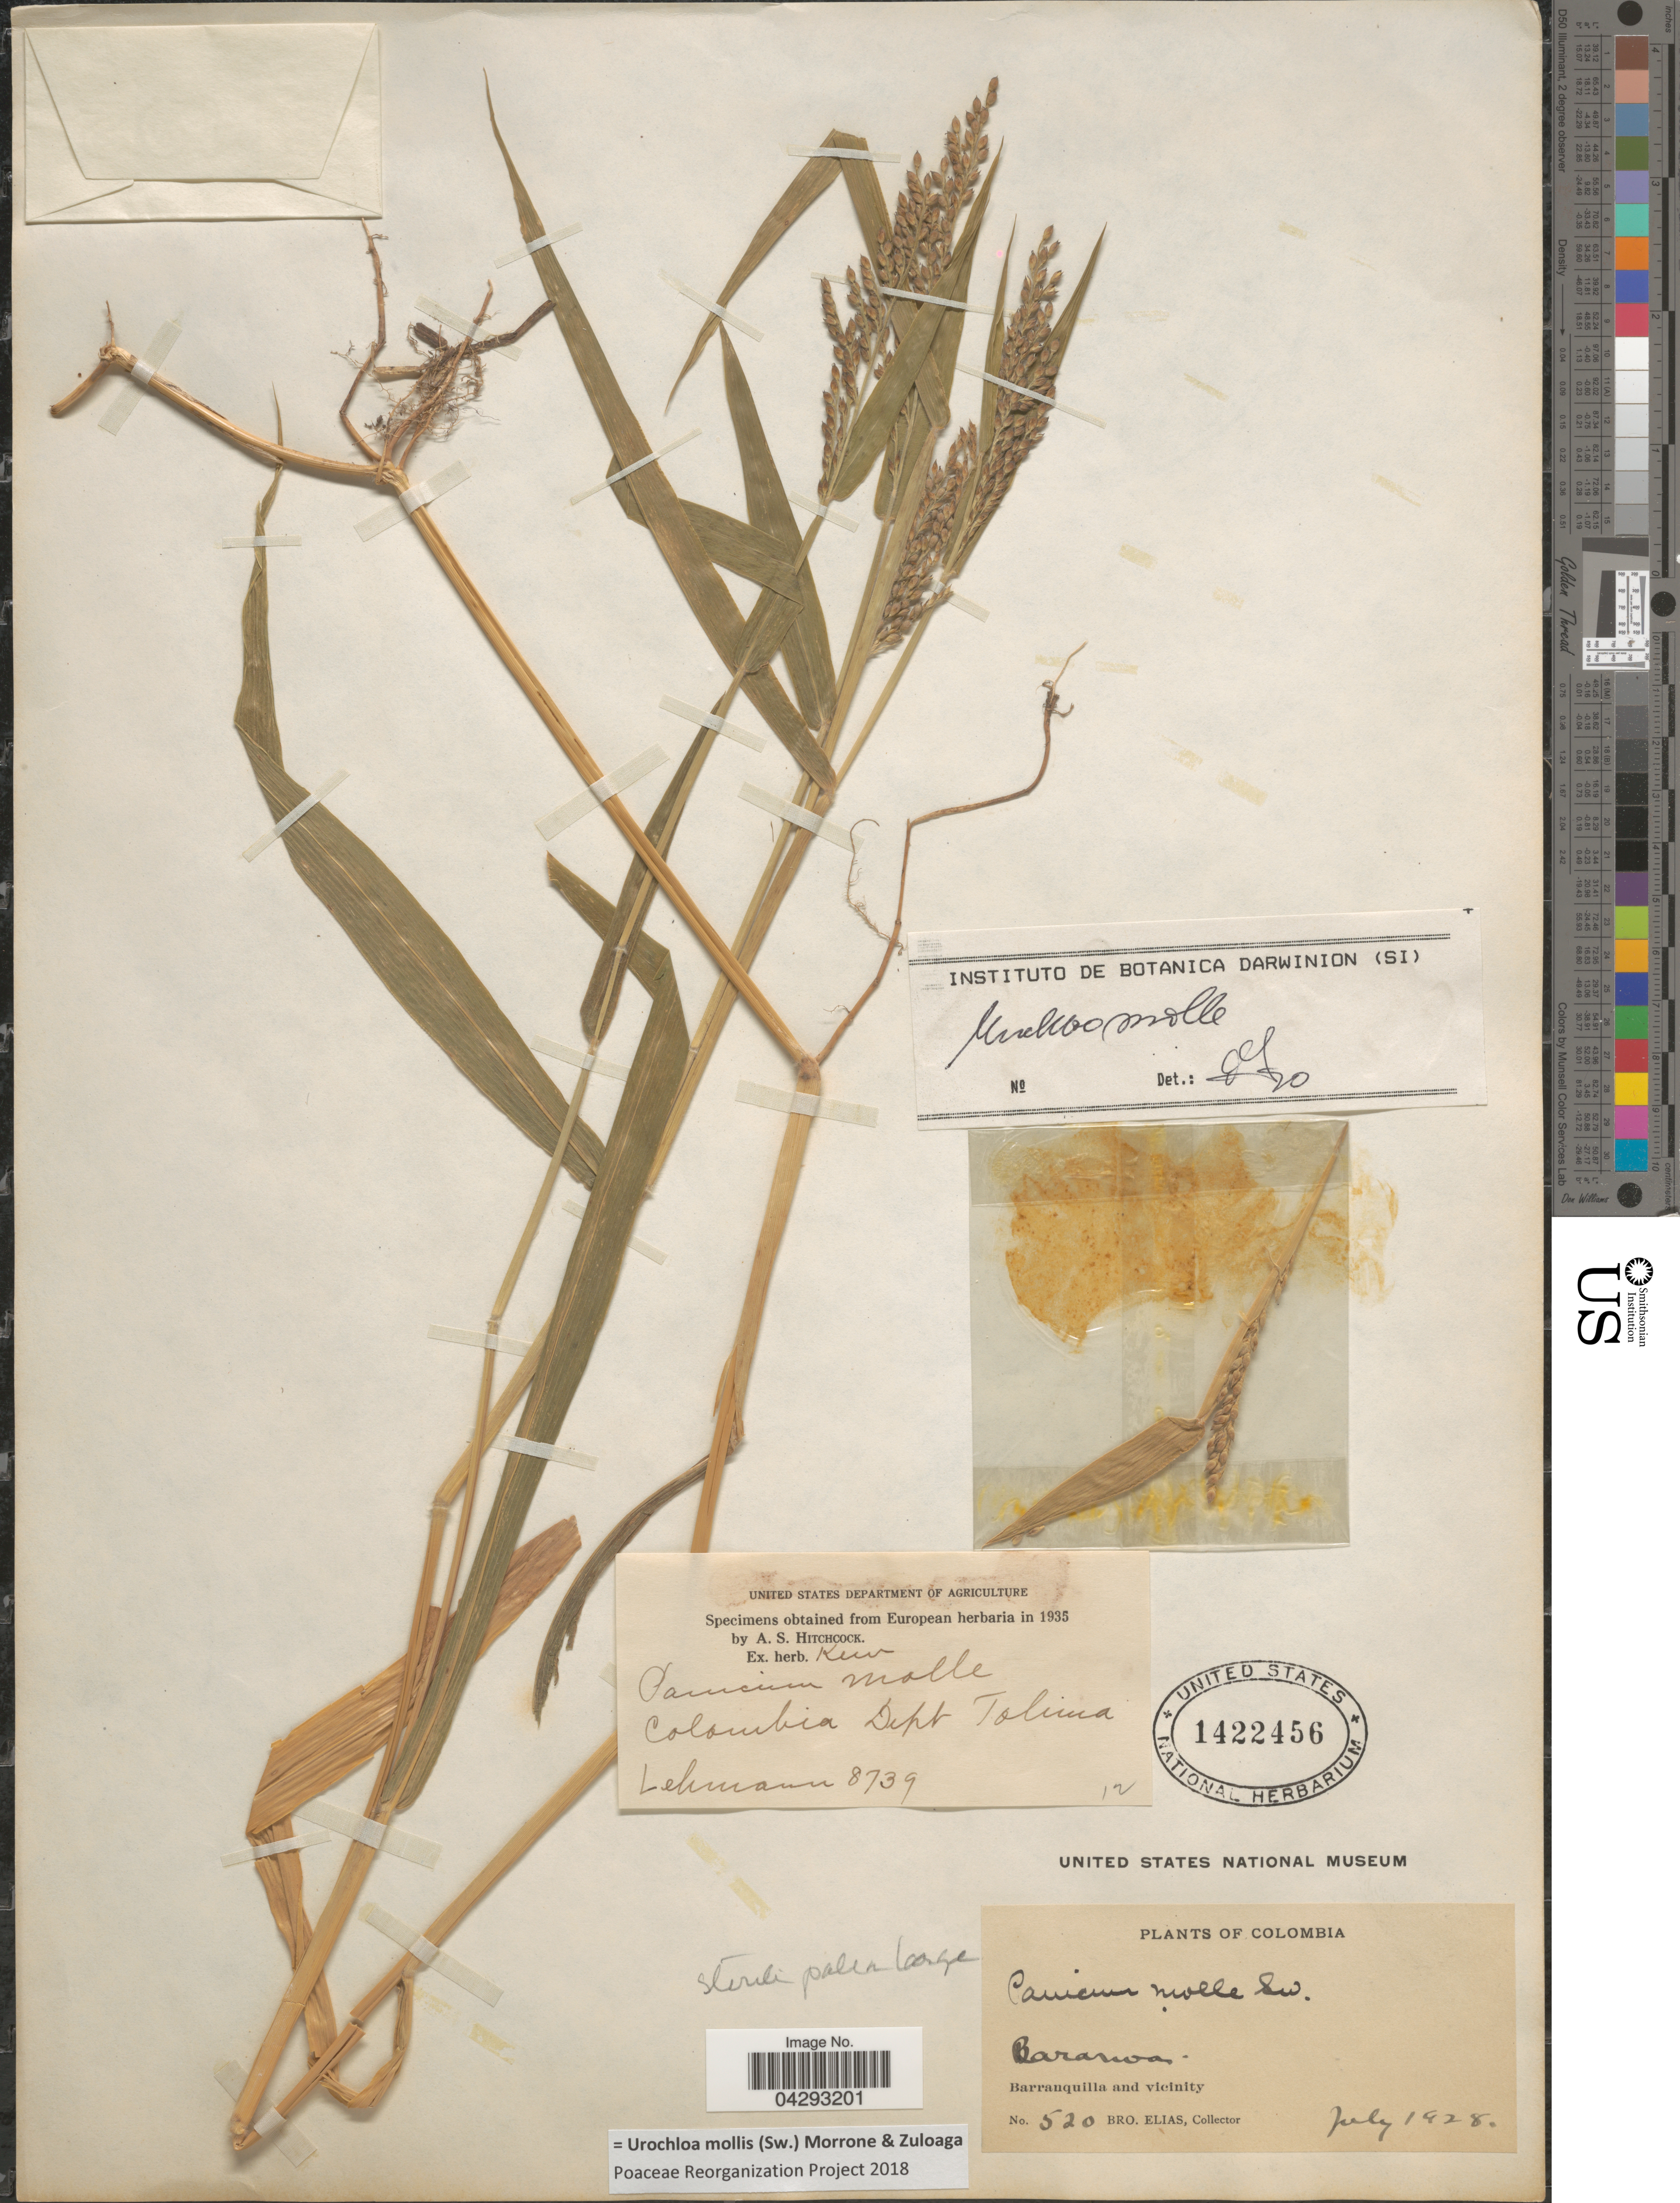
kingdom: Plantae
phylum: Tracheophyta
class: Liliopsida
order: Poales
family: Poaceae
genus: Urochloa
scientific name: Urochloa mollis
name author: (Sw.) Morrone & Zuloaga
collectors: Bro. Elias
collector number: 520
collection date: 1928-07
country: Colombia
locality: Baranoa. Barranquilla and vicinity.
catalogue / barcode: US 1422456